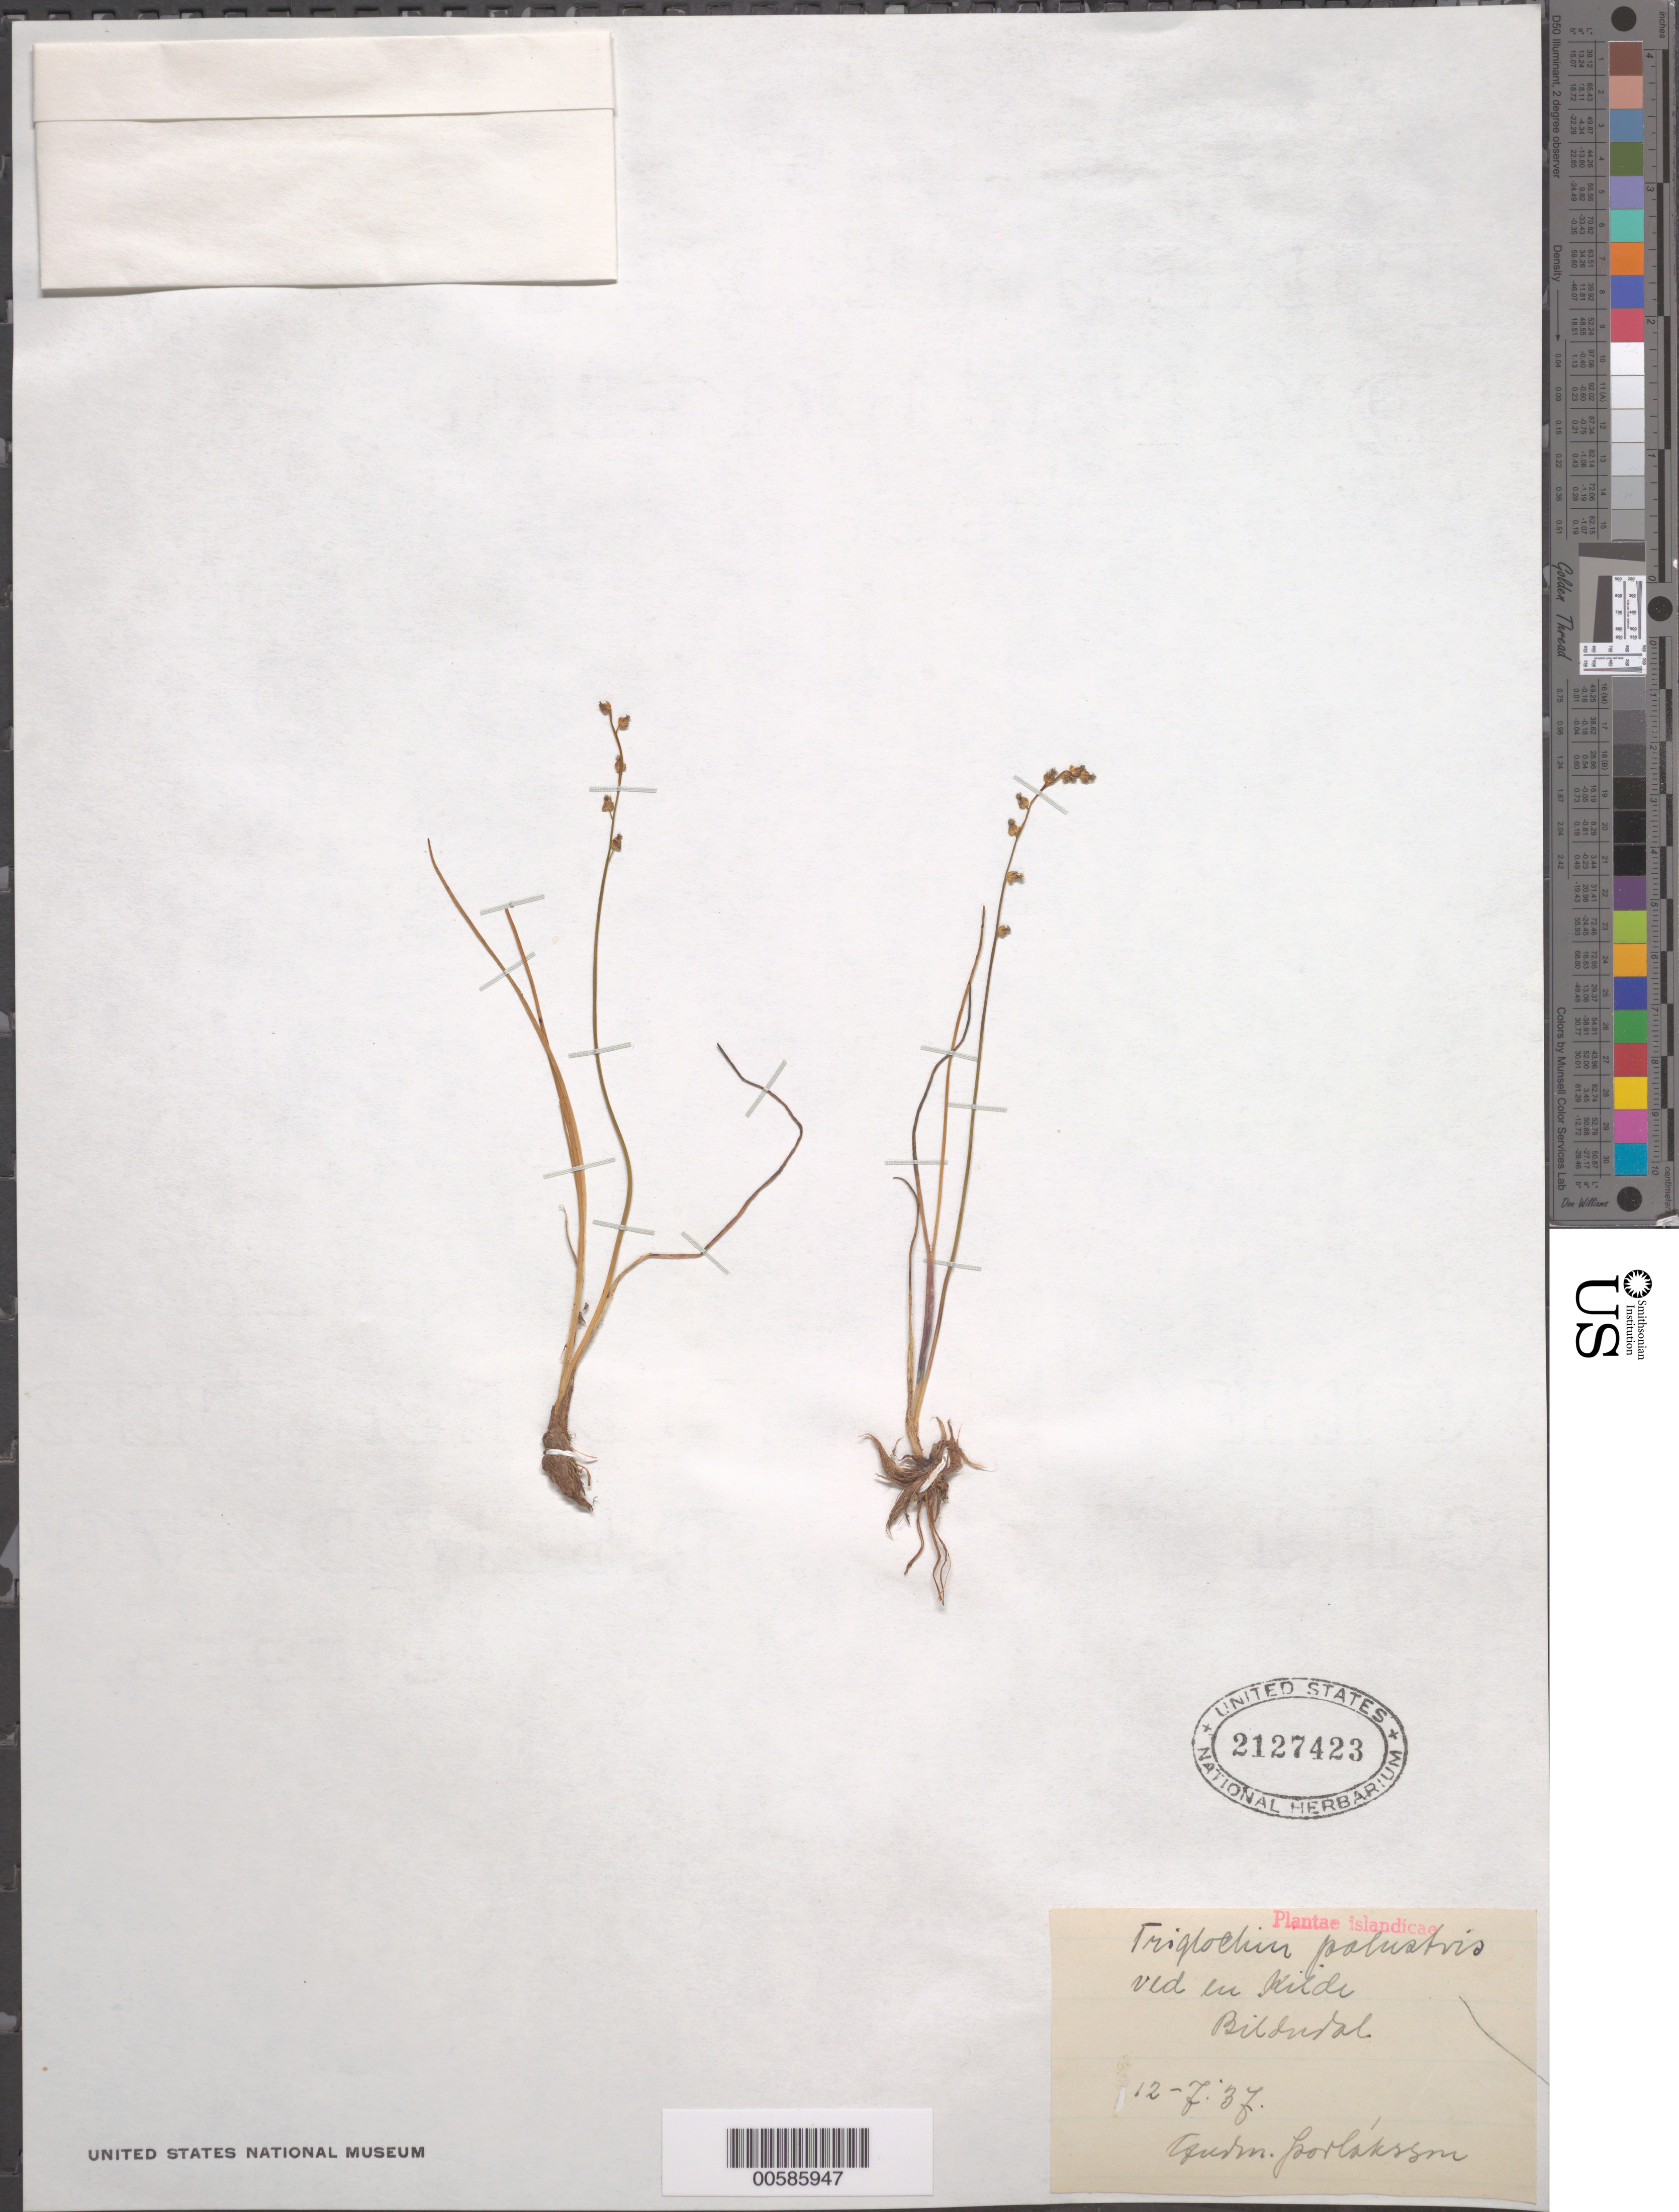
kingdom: Plantae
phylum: Tracheophyta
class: Liliopsida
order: Alismatales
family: Juncaginaceae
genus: Triglochin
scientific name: Triglochin palustris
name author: L.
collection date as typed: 12 Jul 1897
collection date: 1897-07-12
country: Iceland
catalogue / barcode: US 2127423